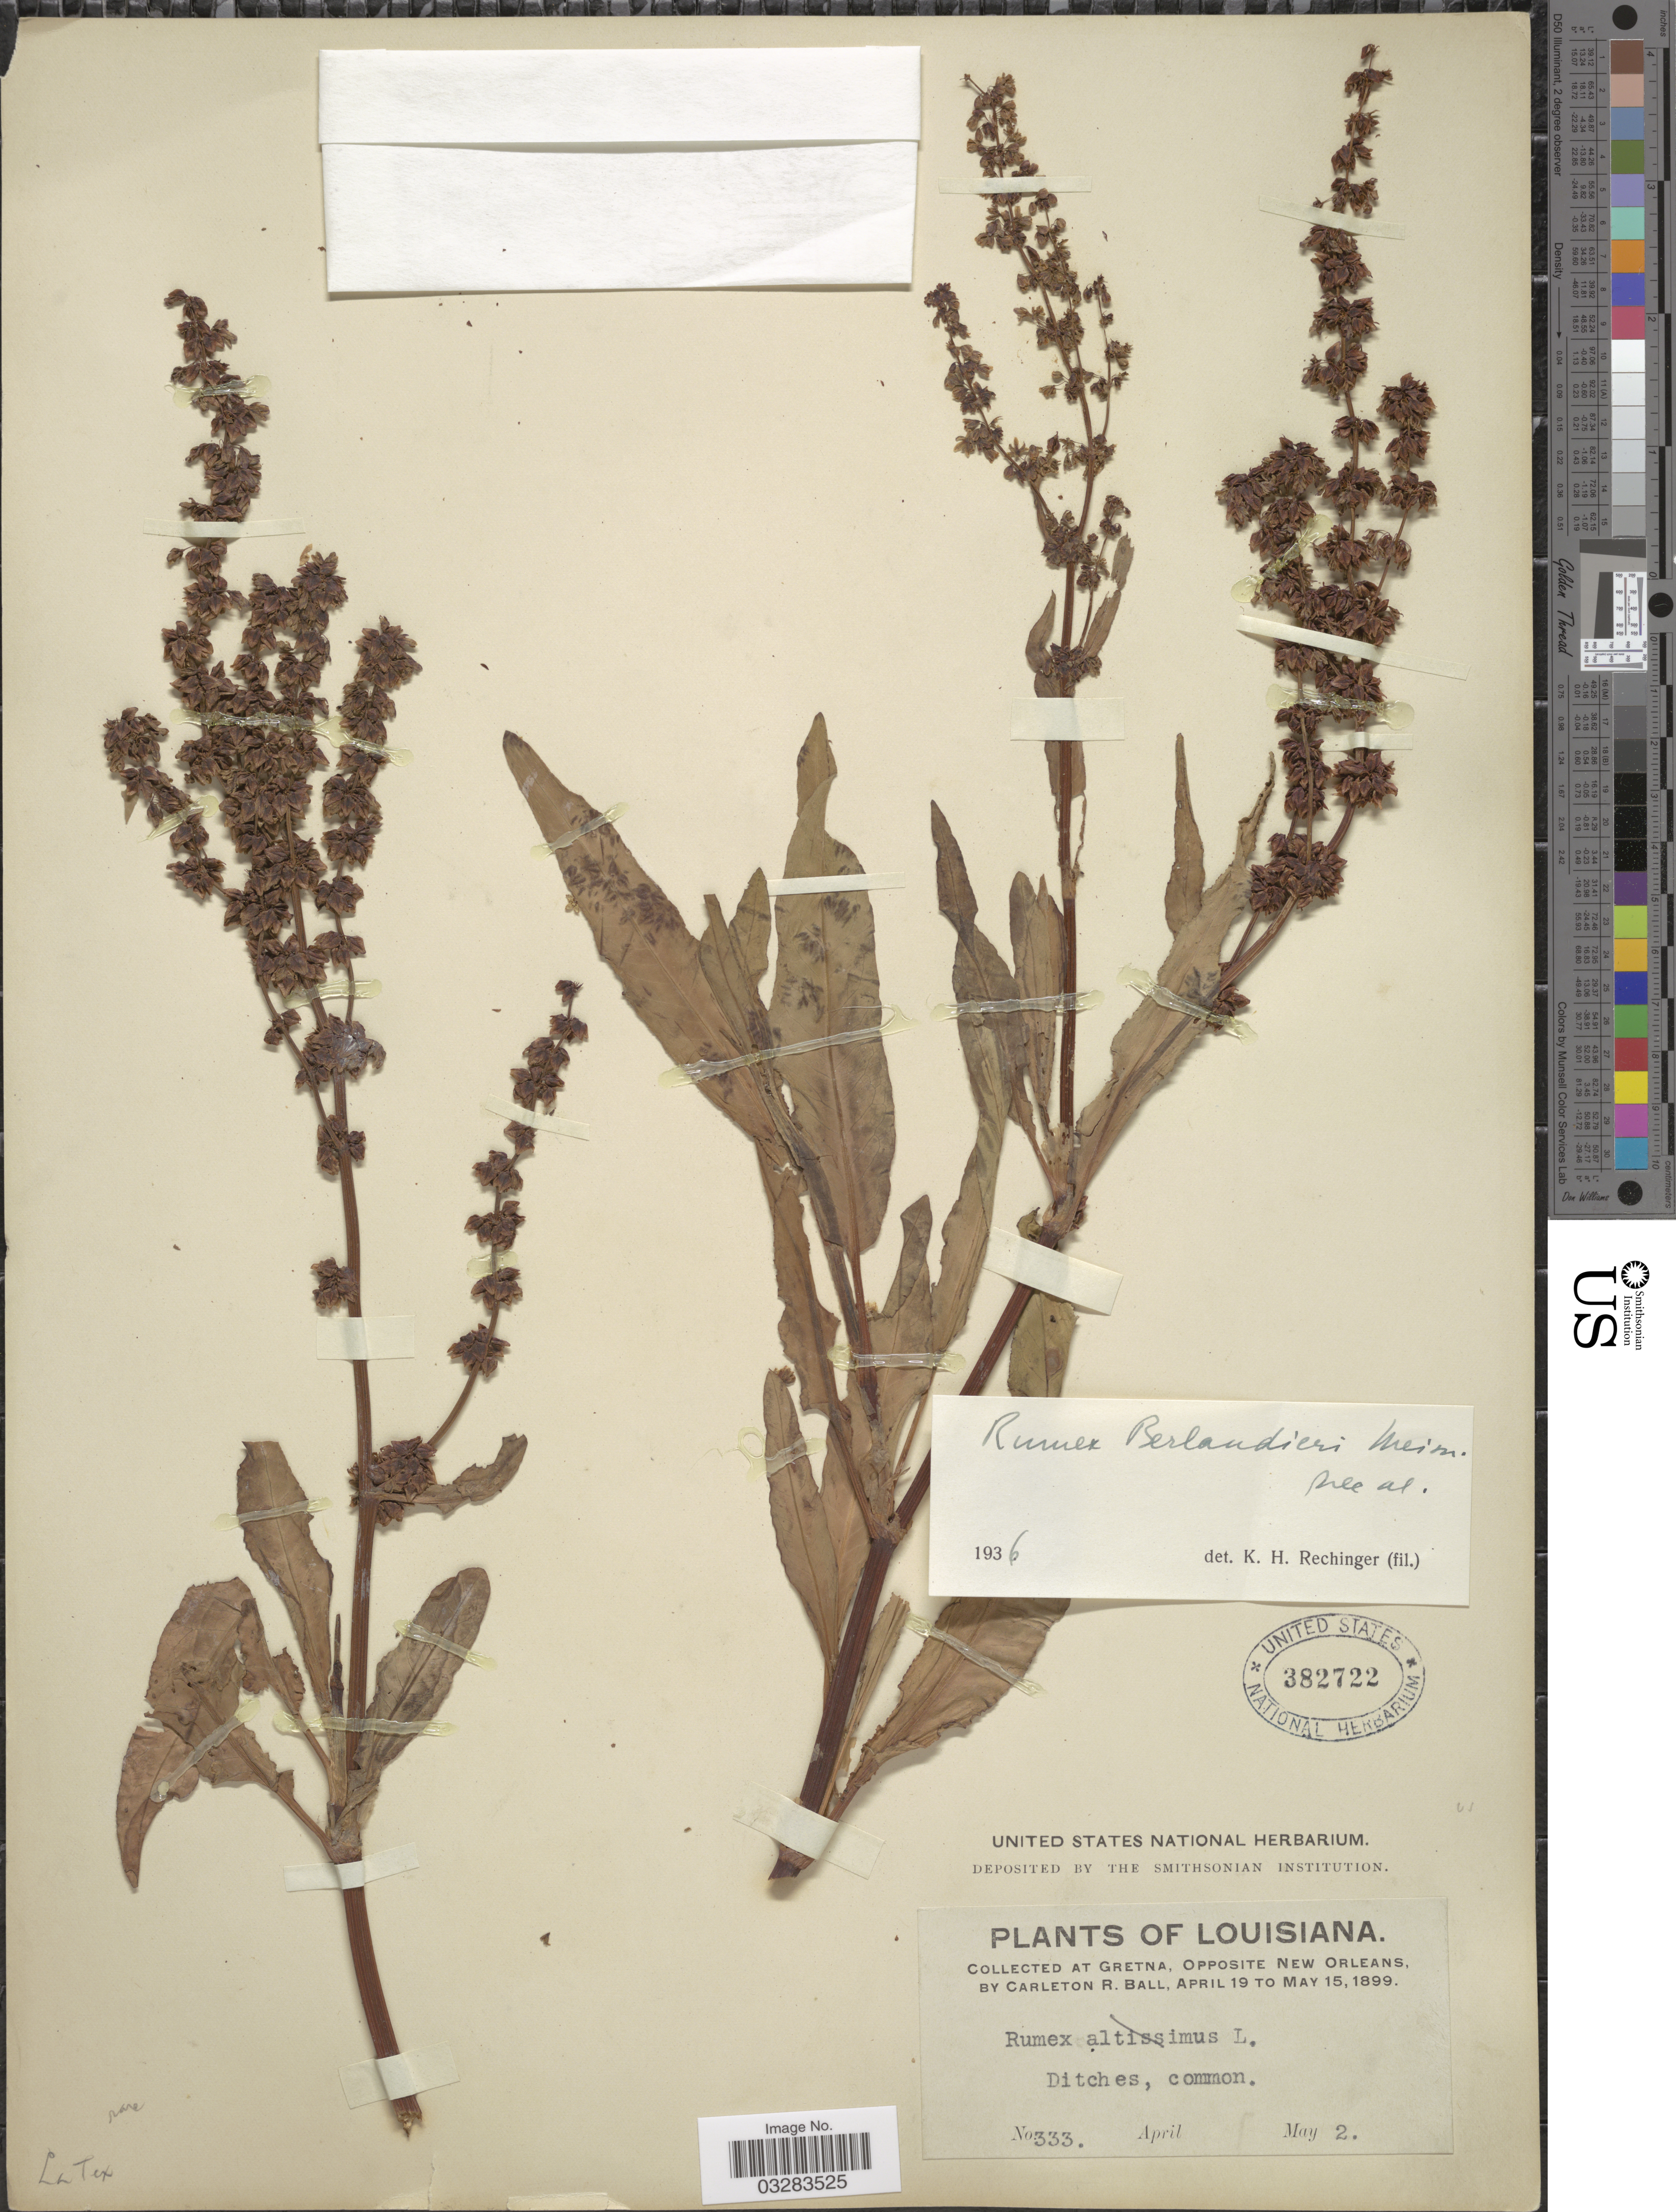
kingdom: Plantae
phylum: Tracheophyta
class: Magnoliopsida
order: Caryophyllales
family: Polygonaceae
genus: Rumex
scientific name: Rumex berlandieri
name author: Meisn.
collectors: C. R. Ball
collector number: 333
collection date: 1899-05-02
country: United States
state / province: Louisiana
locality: Gretna, Opposite New Orleans.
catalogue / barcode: US 382722